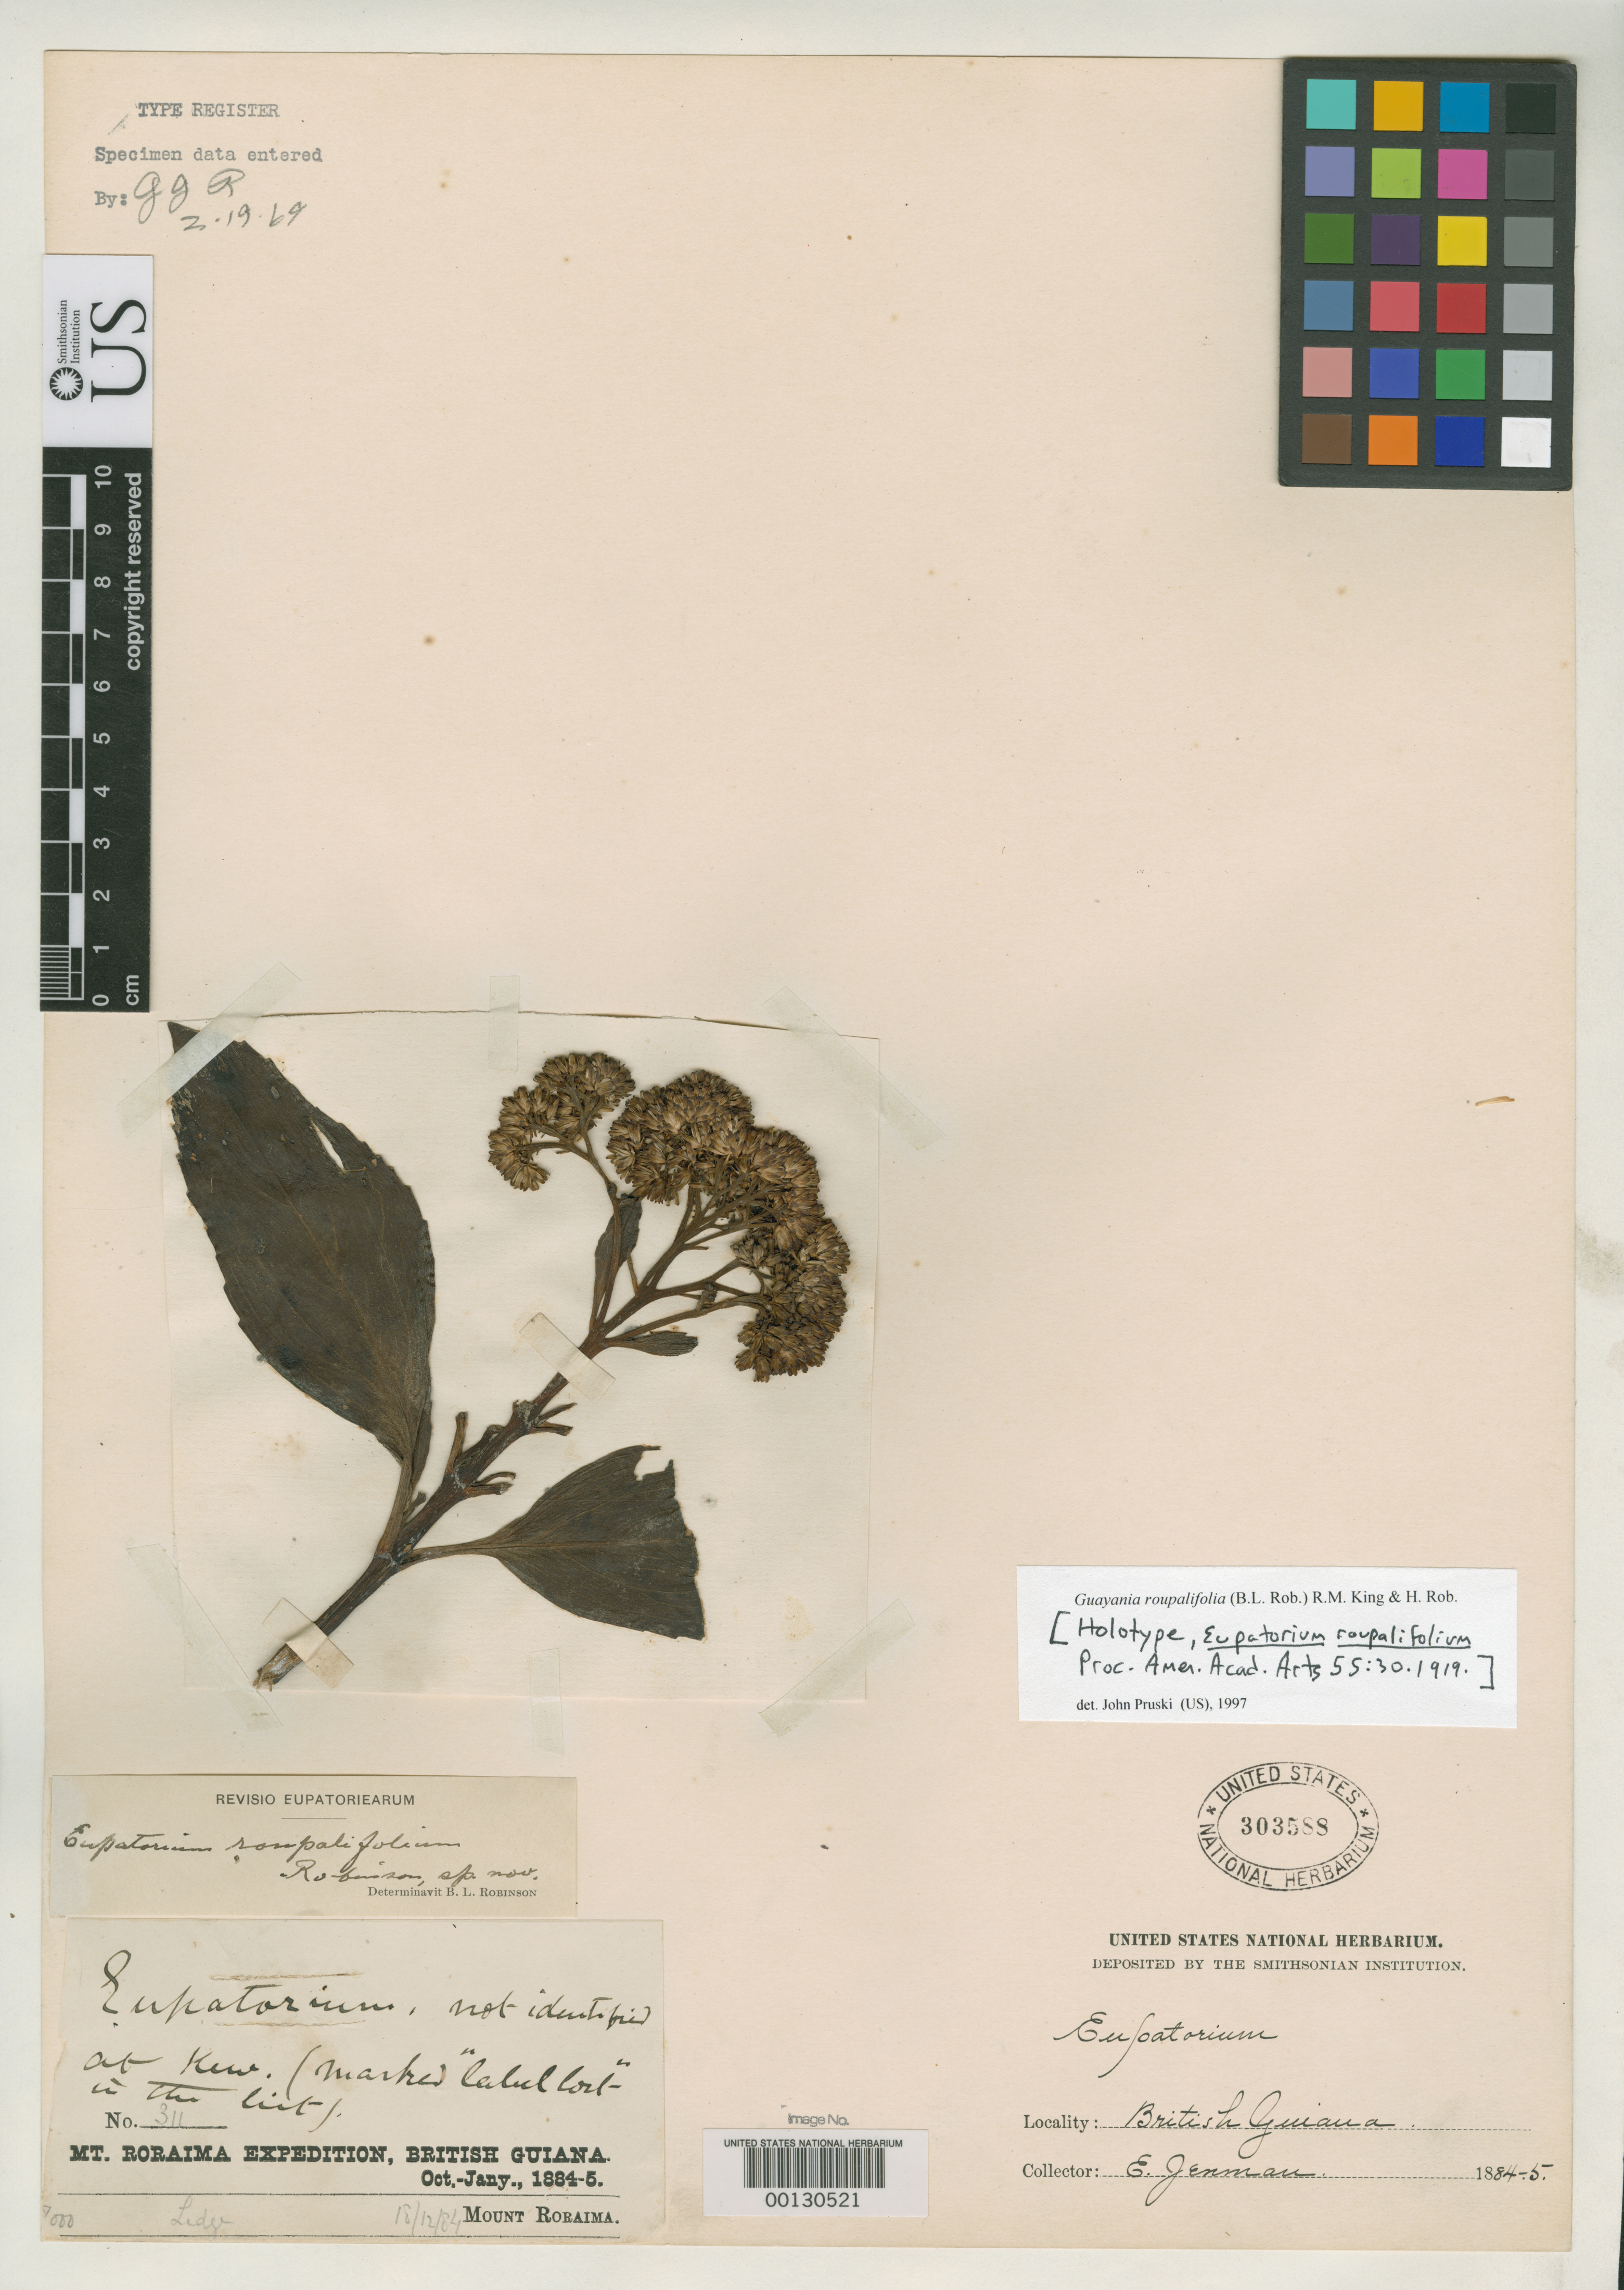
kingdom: Plantae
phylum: Tracheophyta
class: Magnoliopsida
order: Asterales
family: Asteraceae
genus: Eupatorium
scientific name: Eupatorium roupalifolium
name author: B.L. Rob.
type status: Holotype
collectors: E. Jenman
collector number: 311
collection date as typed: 18 Dec 1884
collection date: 1884-12-18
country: Guyana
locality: Mt. Roraima.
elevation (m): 2135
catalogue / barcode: US 303588